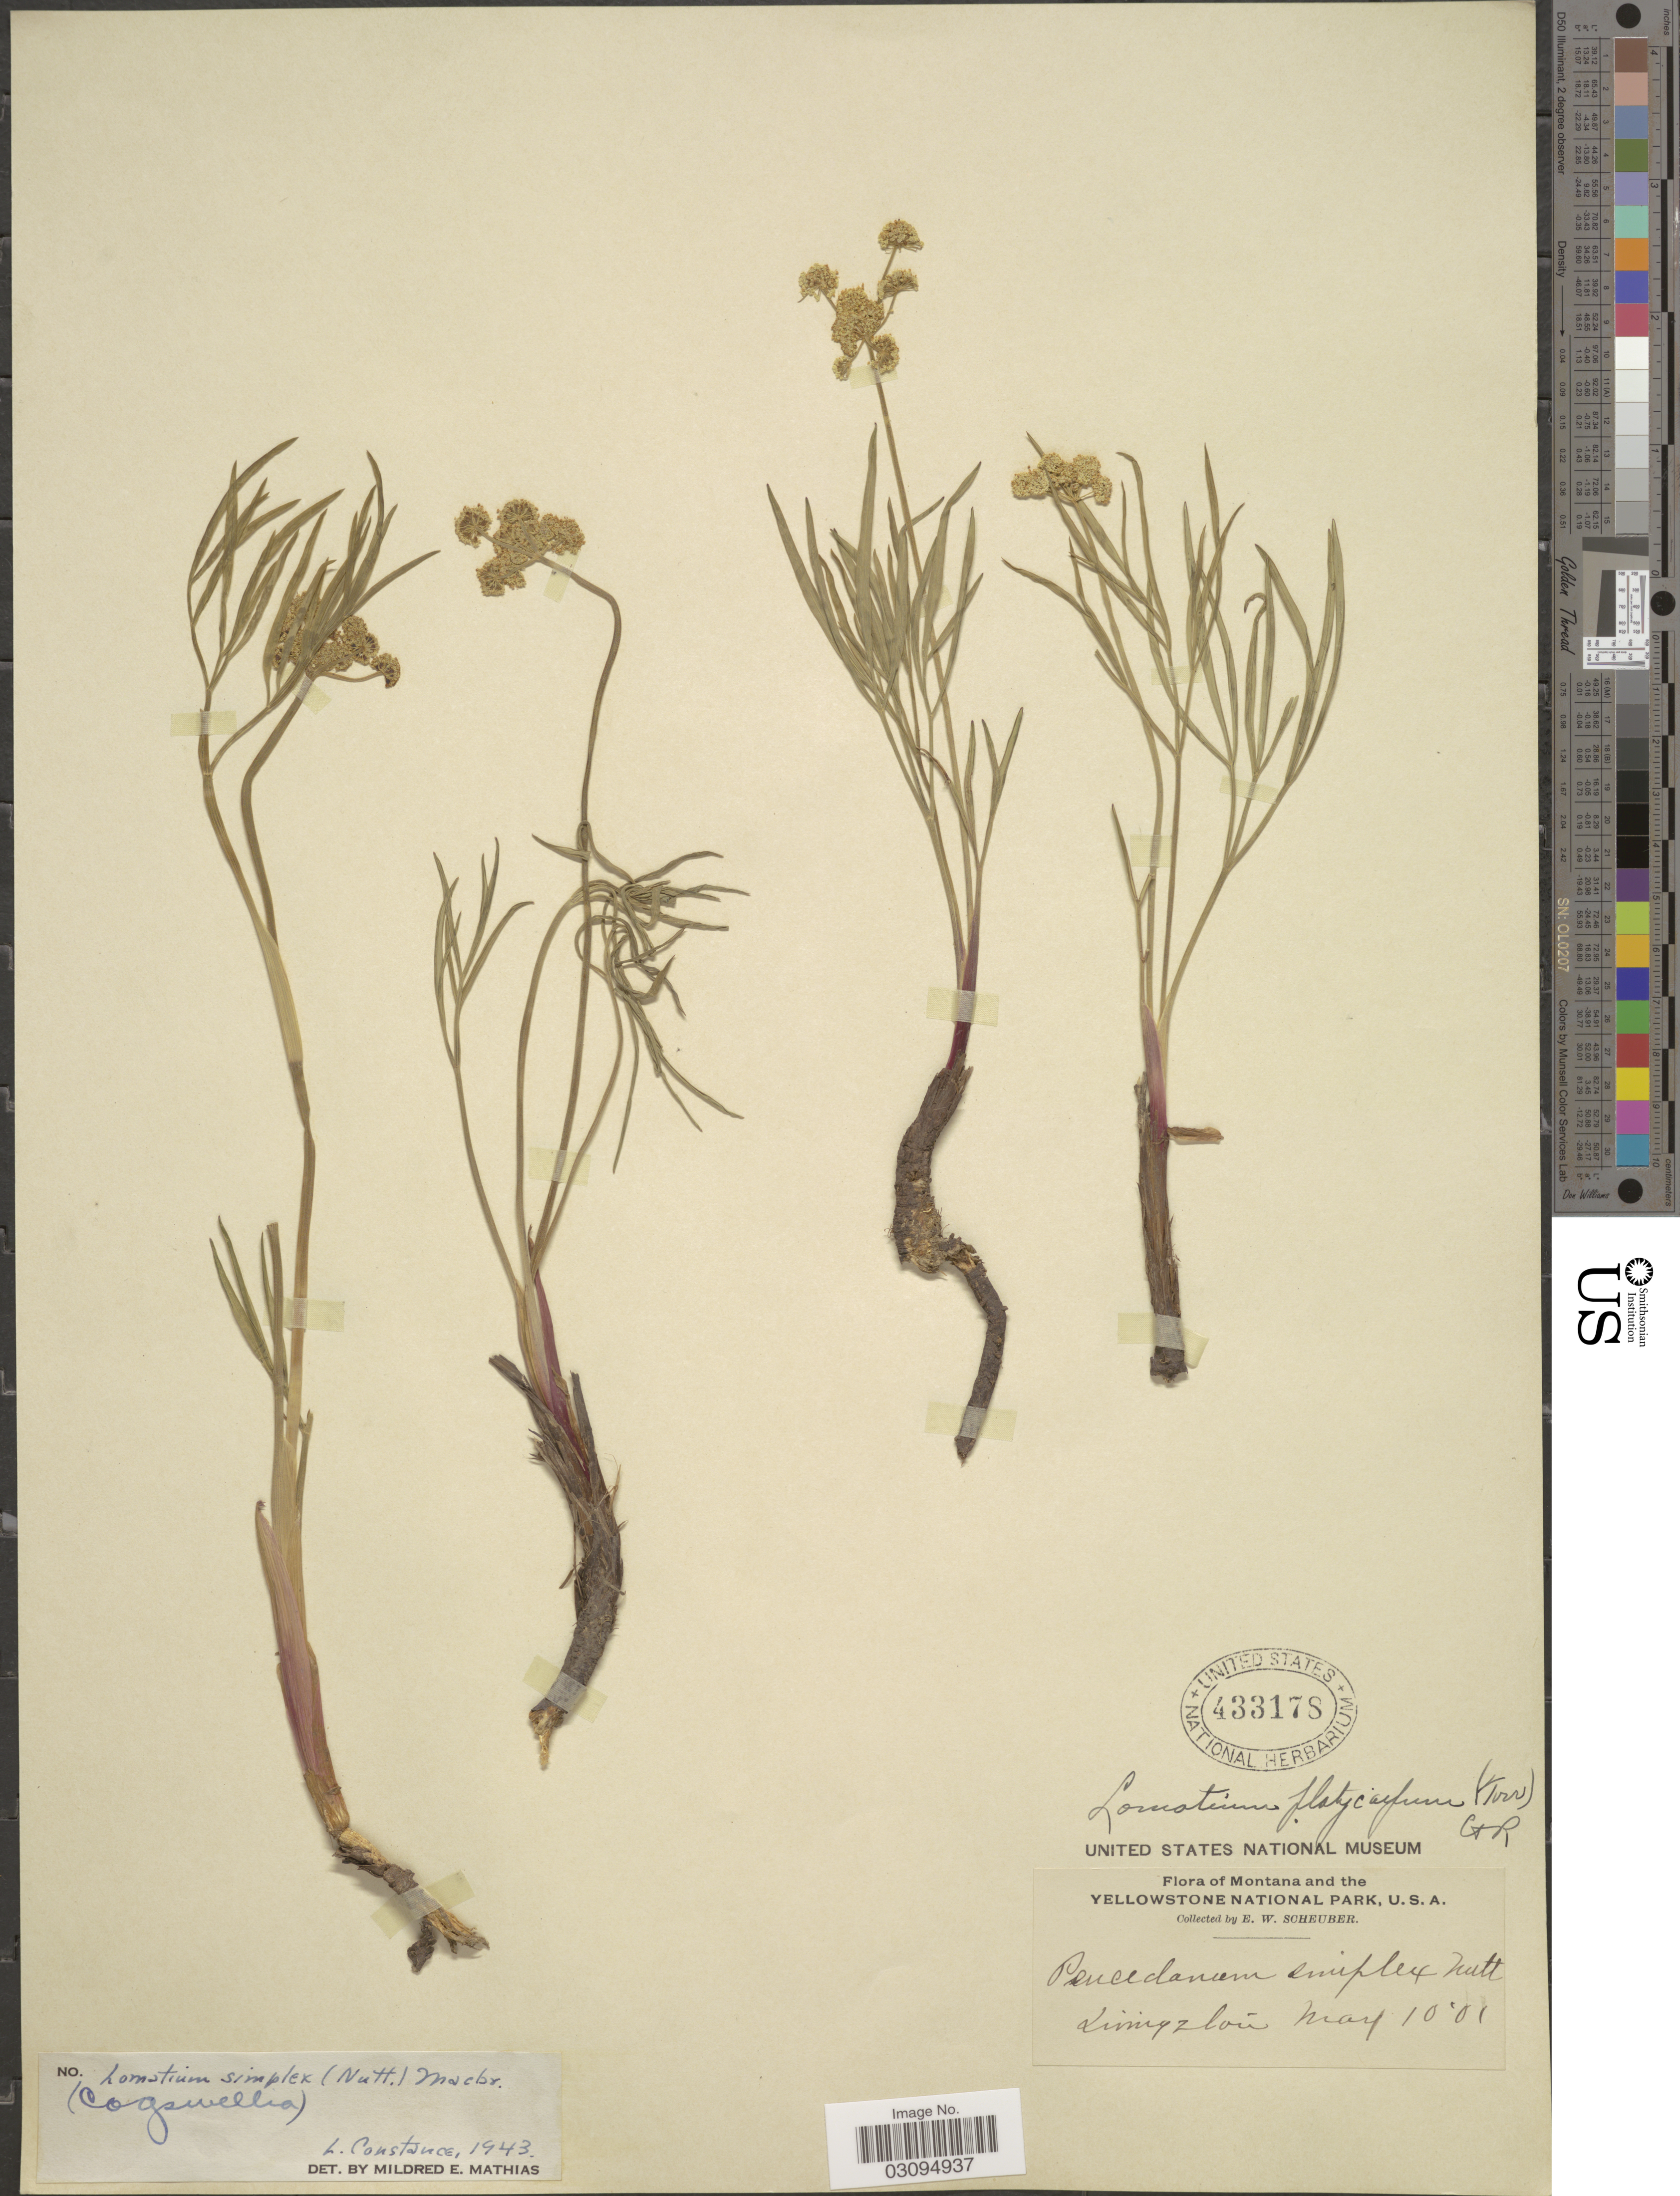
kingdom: Plantae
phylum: Tracheophyta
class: Magnoliopsida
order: Apiales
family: Apiaceae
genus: Lomatium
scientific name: Lomatium platycarpum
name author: (Torr.) J.M. Coult. & Rose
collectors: E. Scheuber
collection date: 1901-05-10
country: United States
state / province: Montana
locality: Yellowstone National Park, Livingston.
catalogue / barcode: US 433178